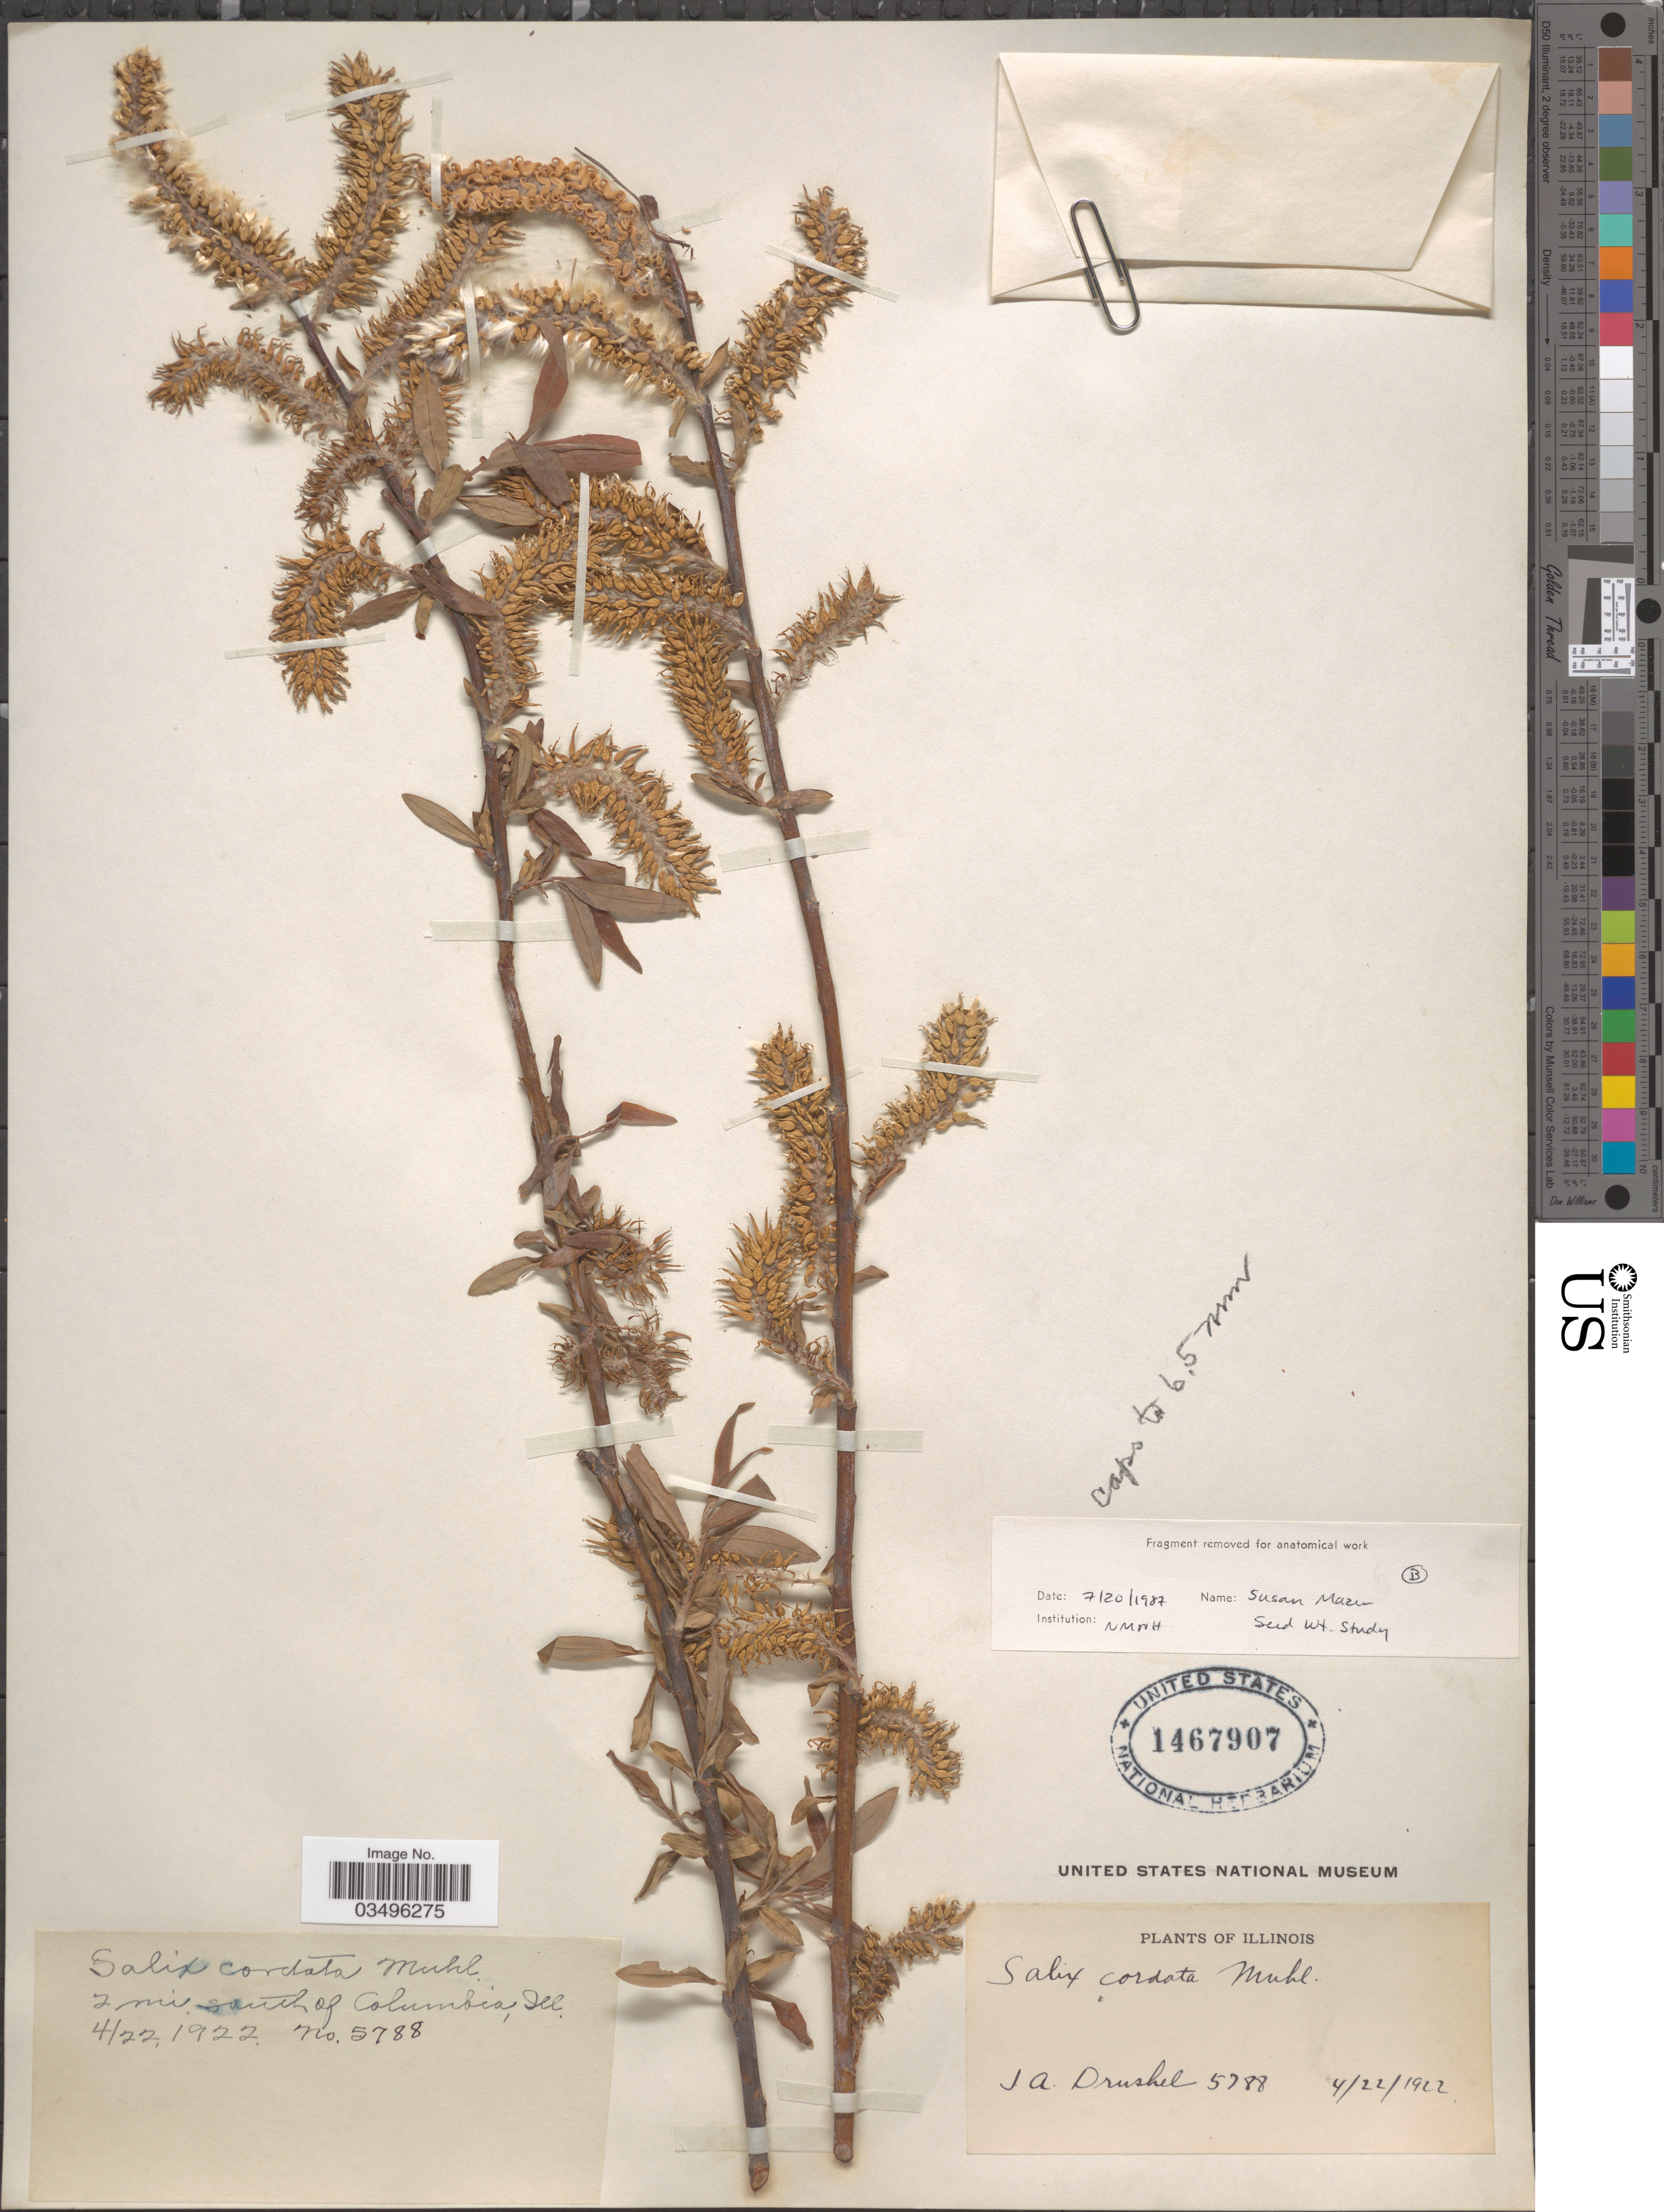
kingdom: Plantae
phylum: Tracheophyta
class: Magnoliopsida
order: Malpighiales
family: Salicaceae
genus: Salix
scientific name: Salix cordata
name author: Michx.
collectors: J. A. Drushel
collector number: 5788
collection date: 1922-04-22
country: United States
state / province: Illinois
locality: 2 mi. south of Columbia.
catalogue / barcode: US 1467907